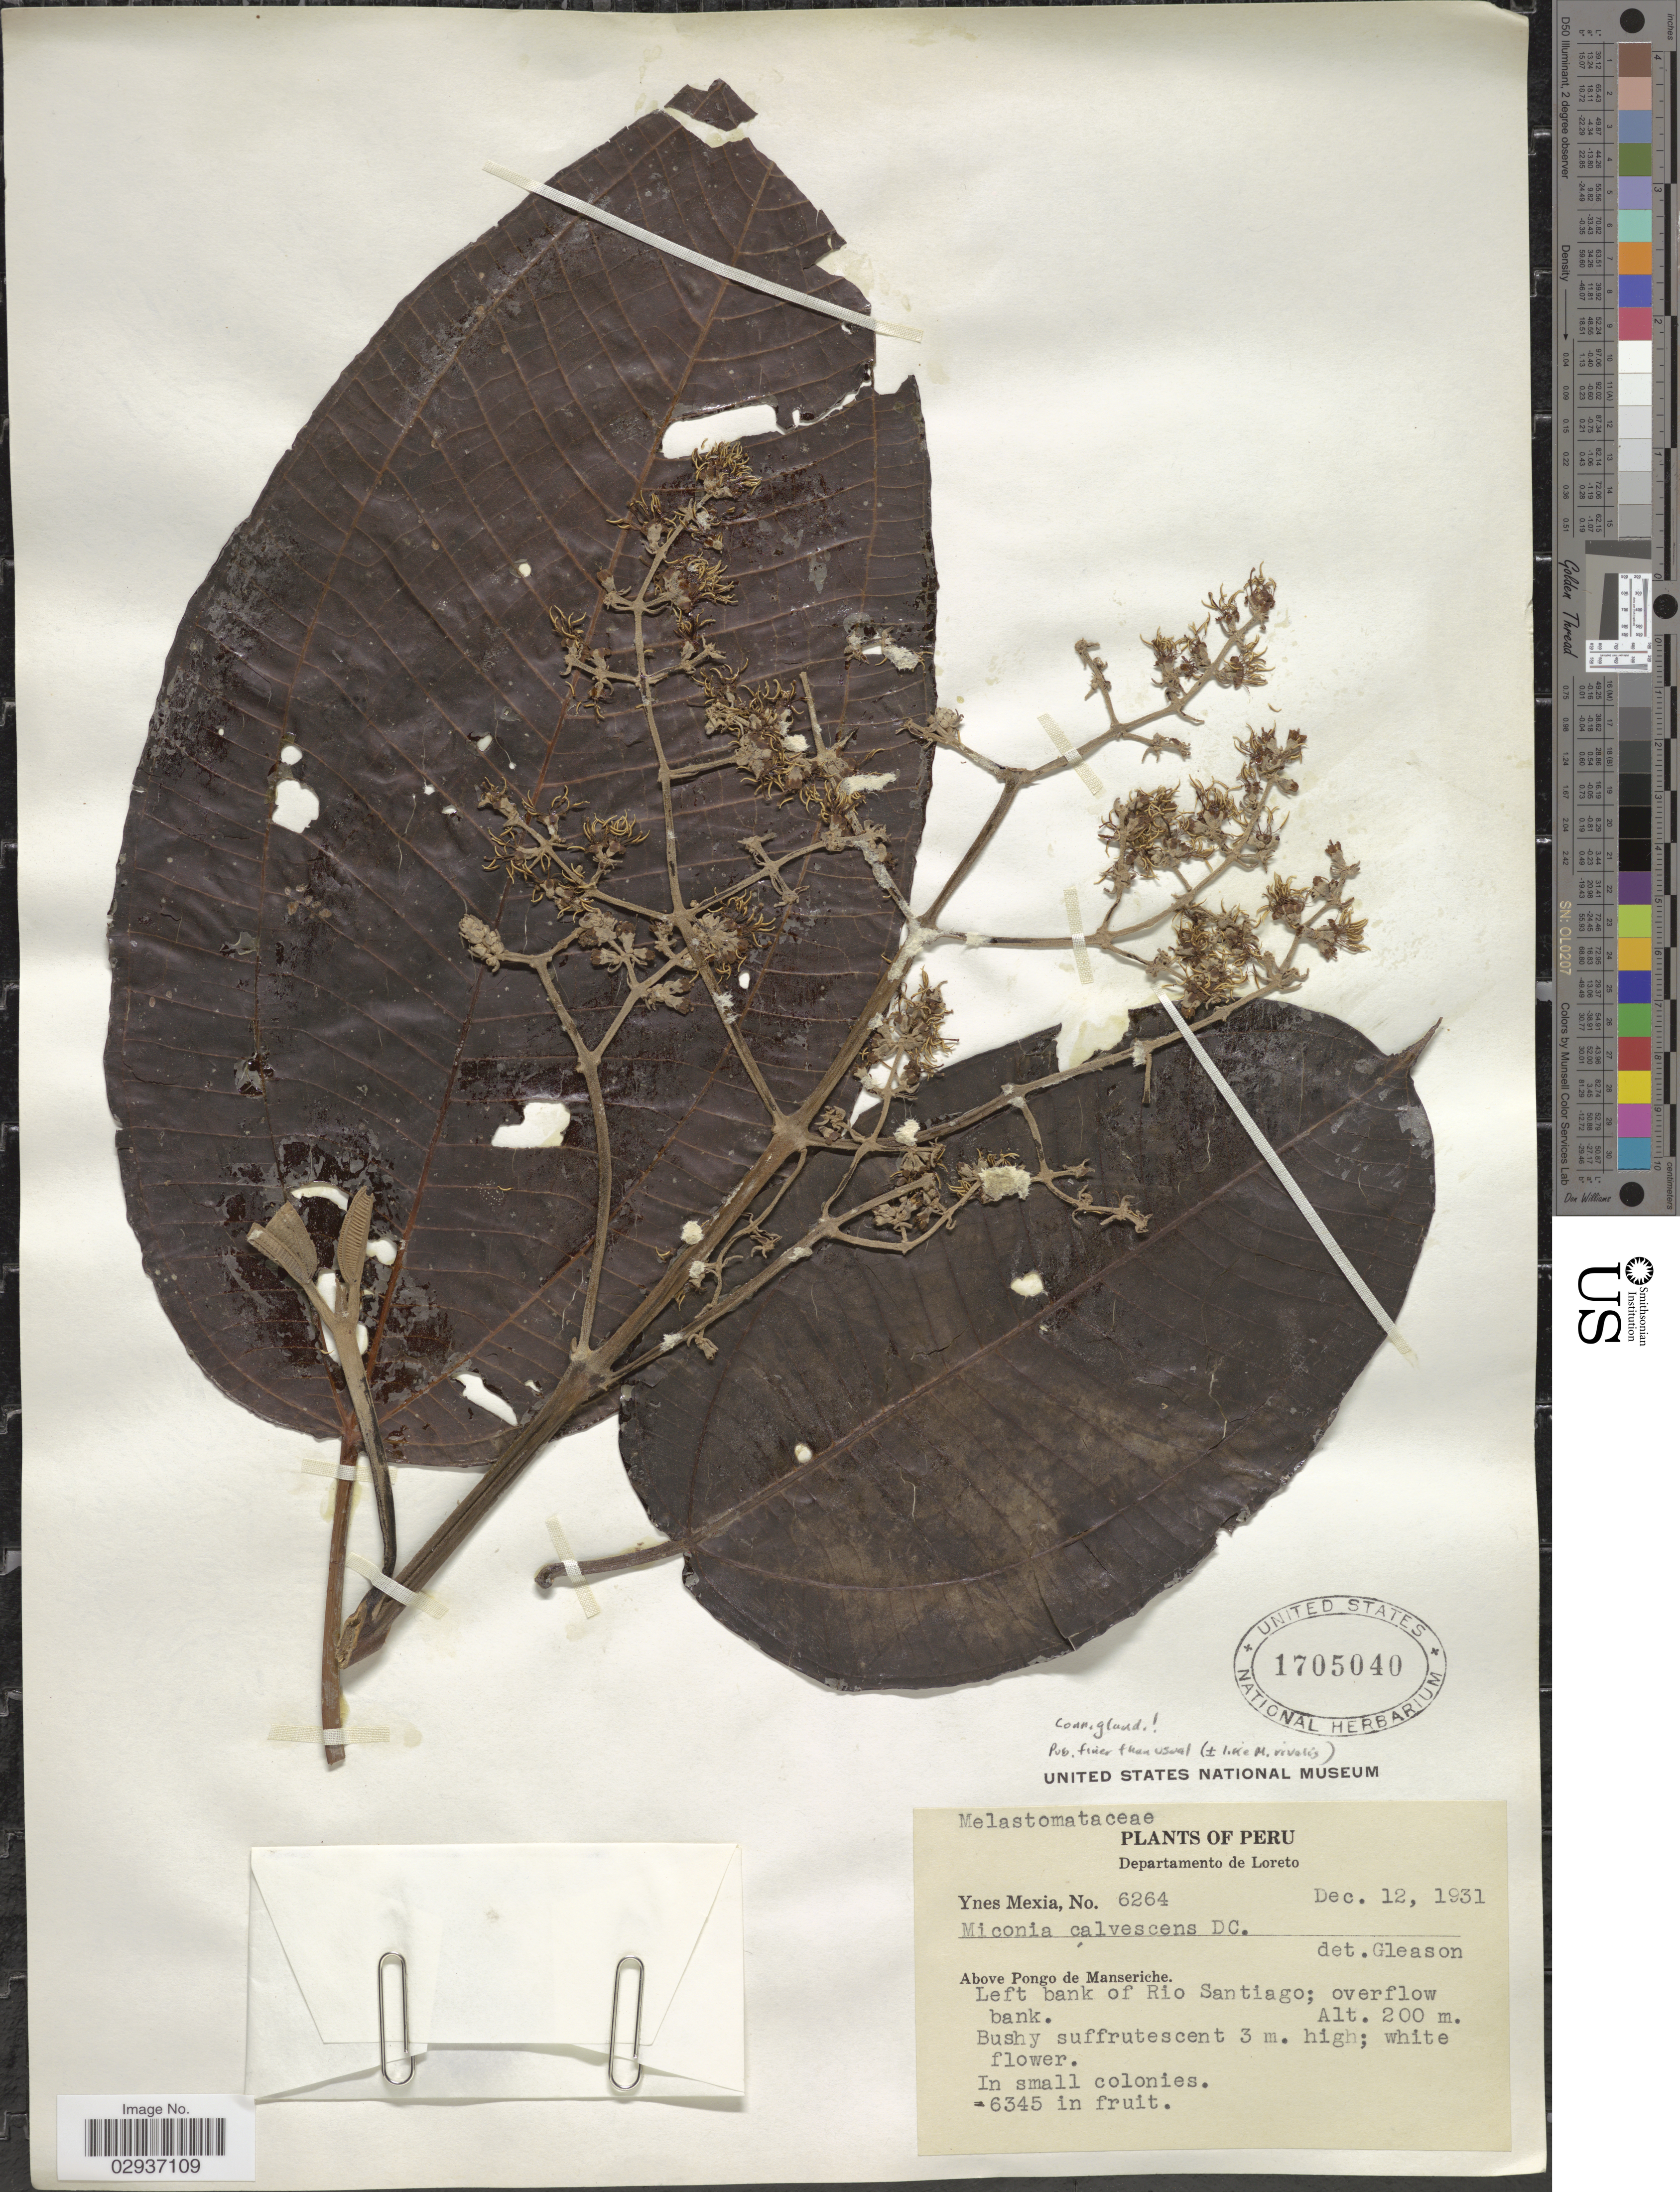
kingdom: Plantae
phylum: Tracheophyta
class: Magnoliopsida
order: Myrtales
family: Melastomataceae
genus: Miconia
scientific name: Miconia calvescens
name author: DC.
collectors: Y. Mexia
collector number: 6264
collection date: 1931-12-12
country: Peru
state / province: Loreto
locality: Above Pongo de Manseriche. Left bank of Rio Santiago.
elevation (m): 200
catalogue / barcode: US 1705040